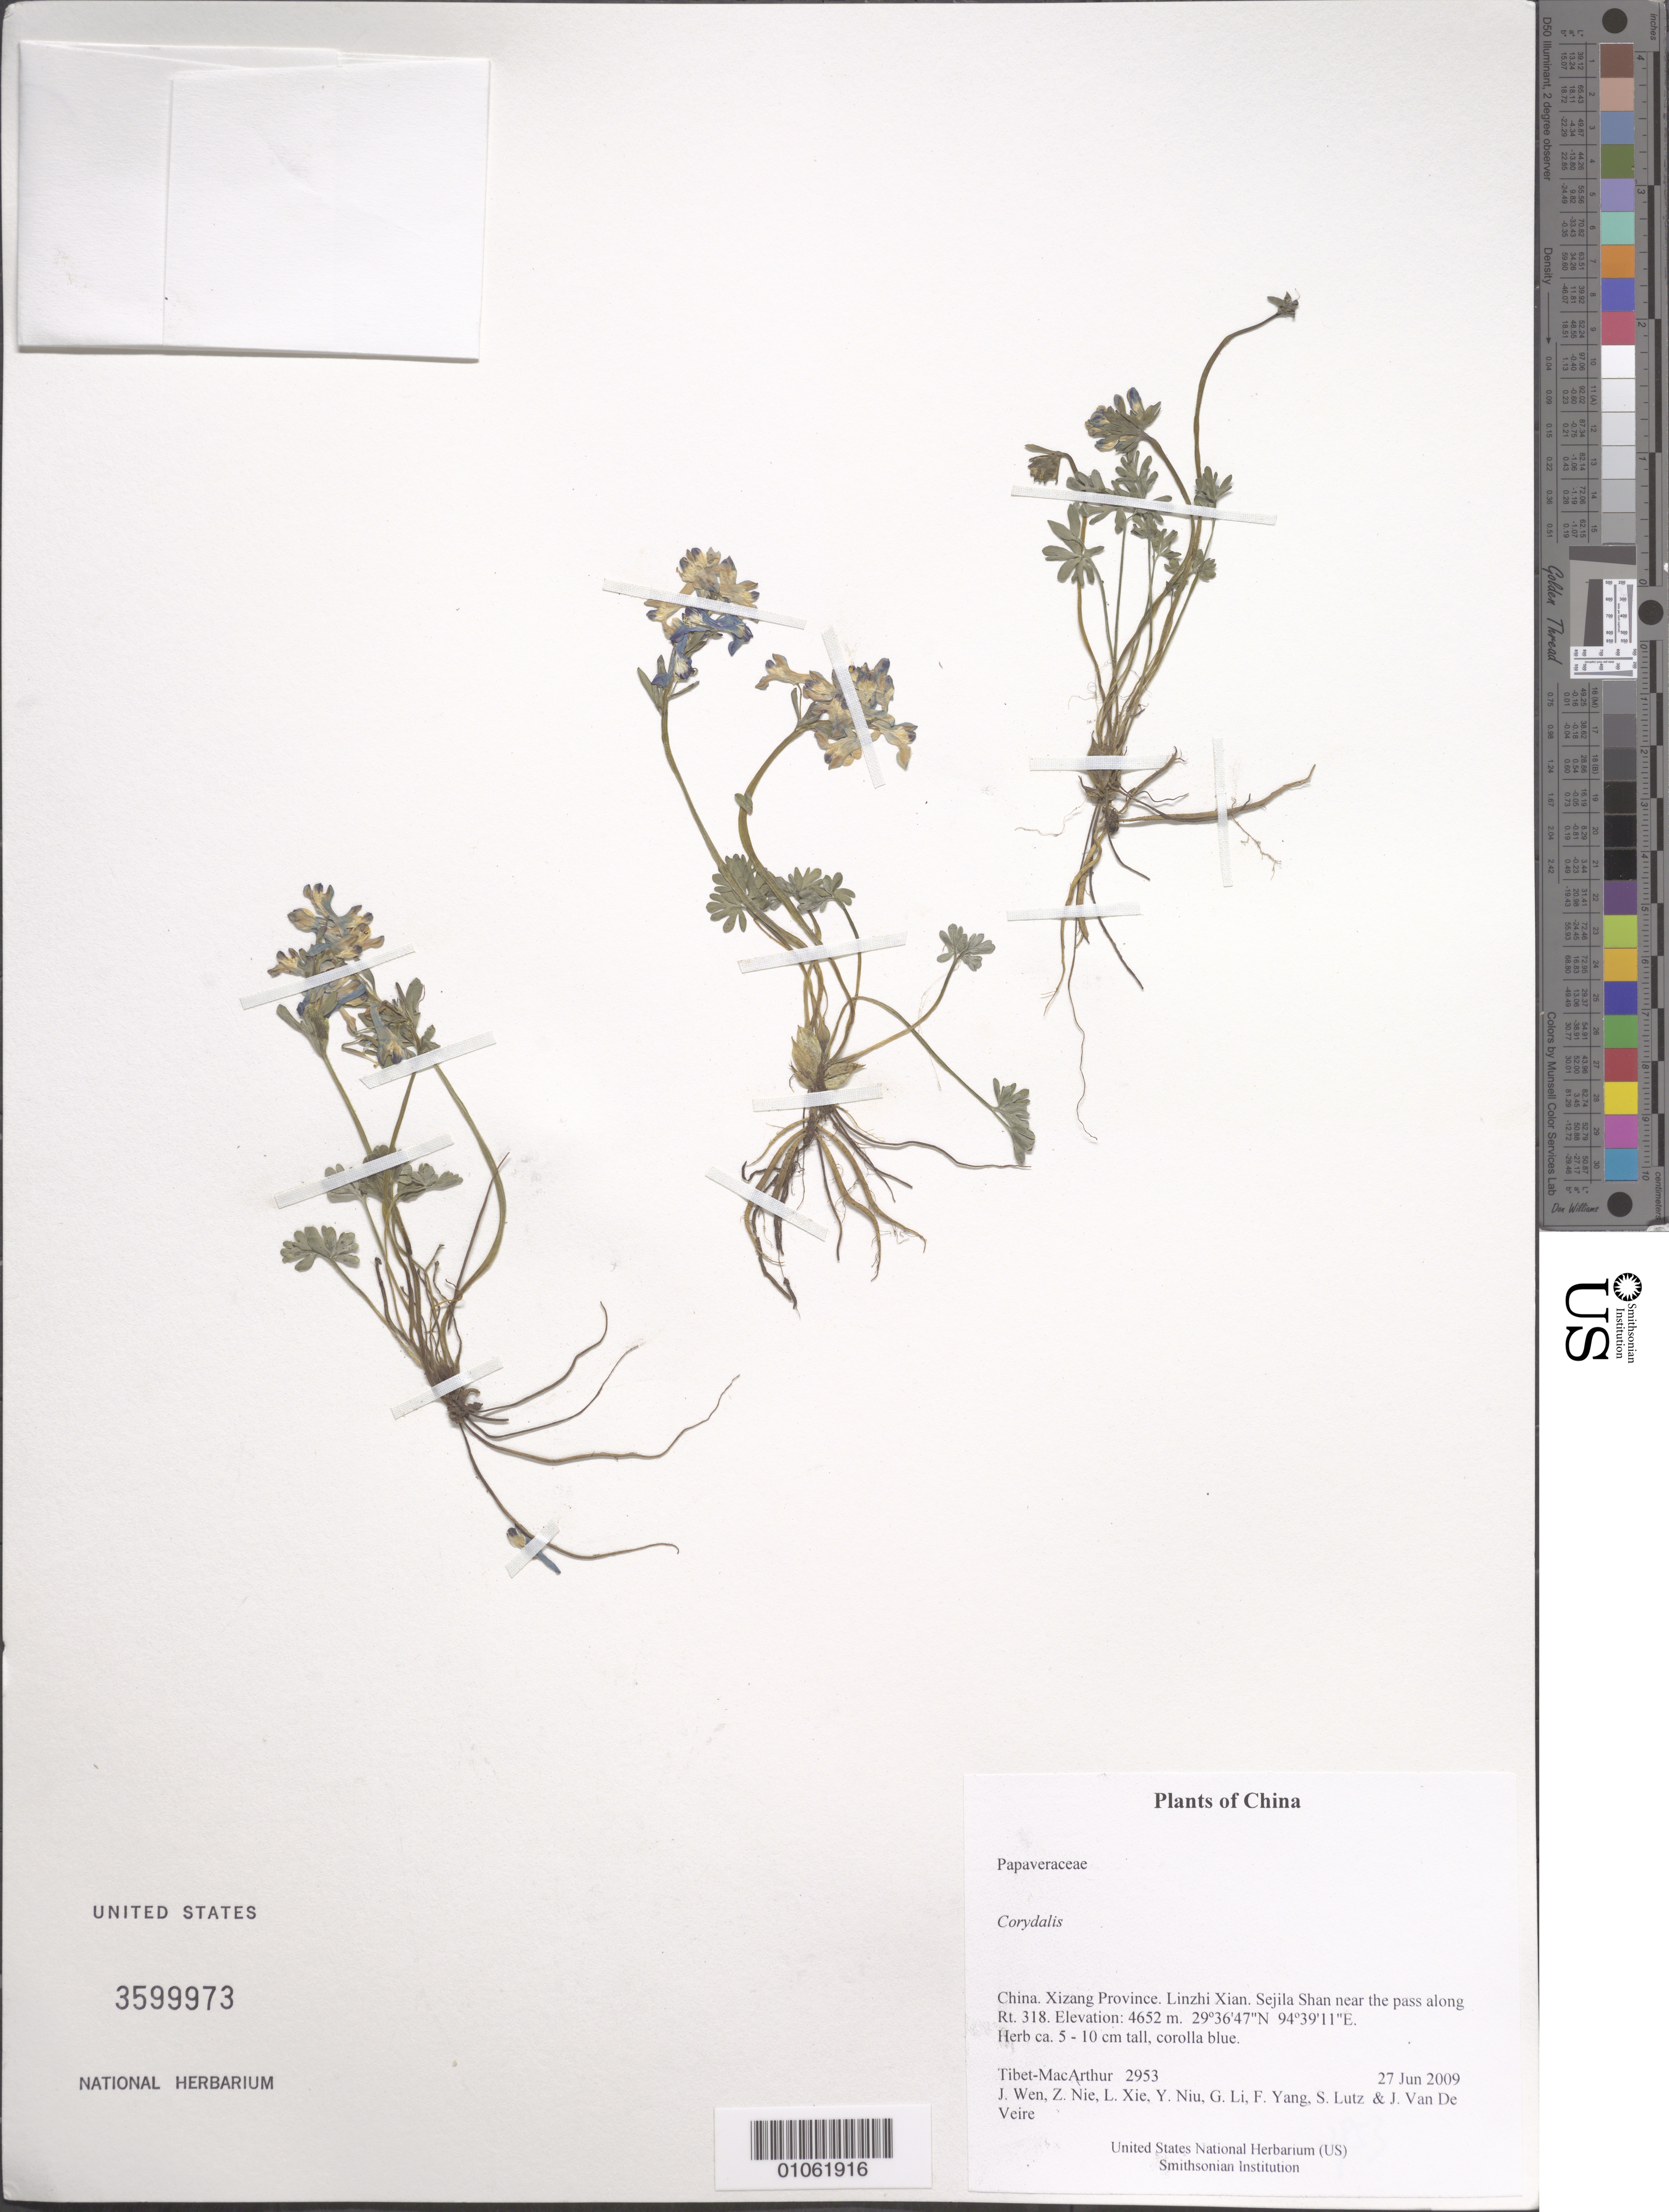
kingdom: Plantae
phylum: Tracheophyta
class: Magnoliopsida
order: Ranunculales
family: Papaveraceae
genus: Corydalis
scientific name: Corydalis sp.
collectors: Tibet-MacArthur, J. Wen, Z. Nie, L. Xie, Y. Niu, G. Li, F. Yang, S. Lutz & J. Van De Veire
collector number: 2953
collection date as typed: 27 Jun 2009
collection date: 2009-06-27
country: China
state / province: Xizang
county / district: Linzhi Xian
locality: Sejila Shan near the pass along Rt. 318.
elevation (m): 4652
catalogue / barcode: US 3599973